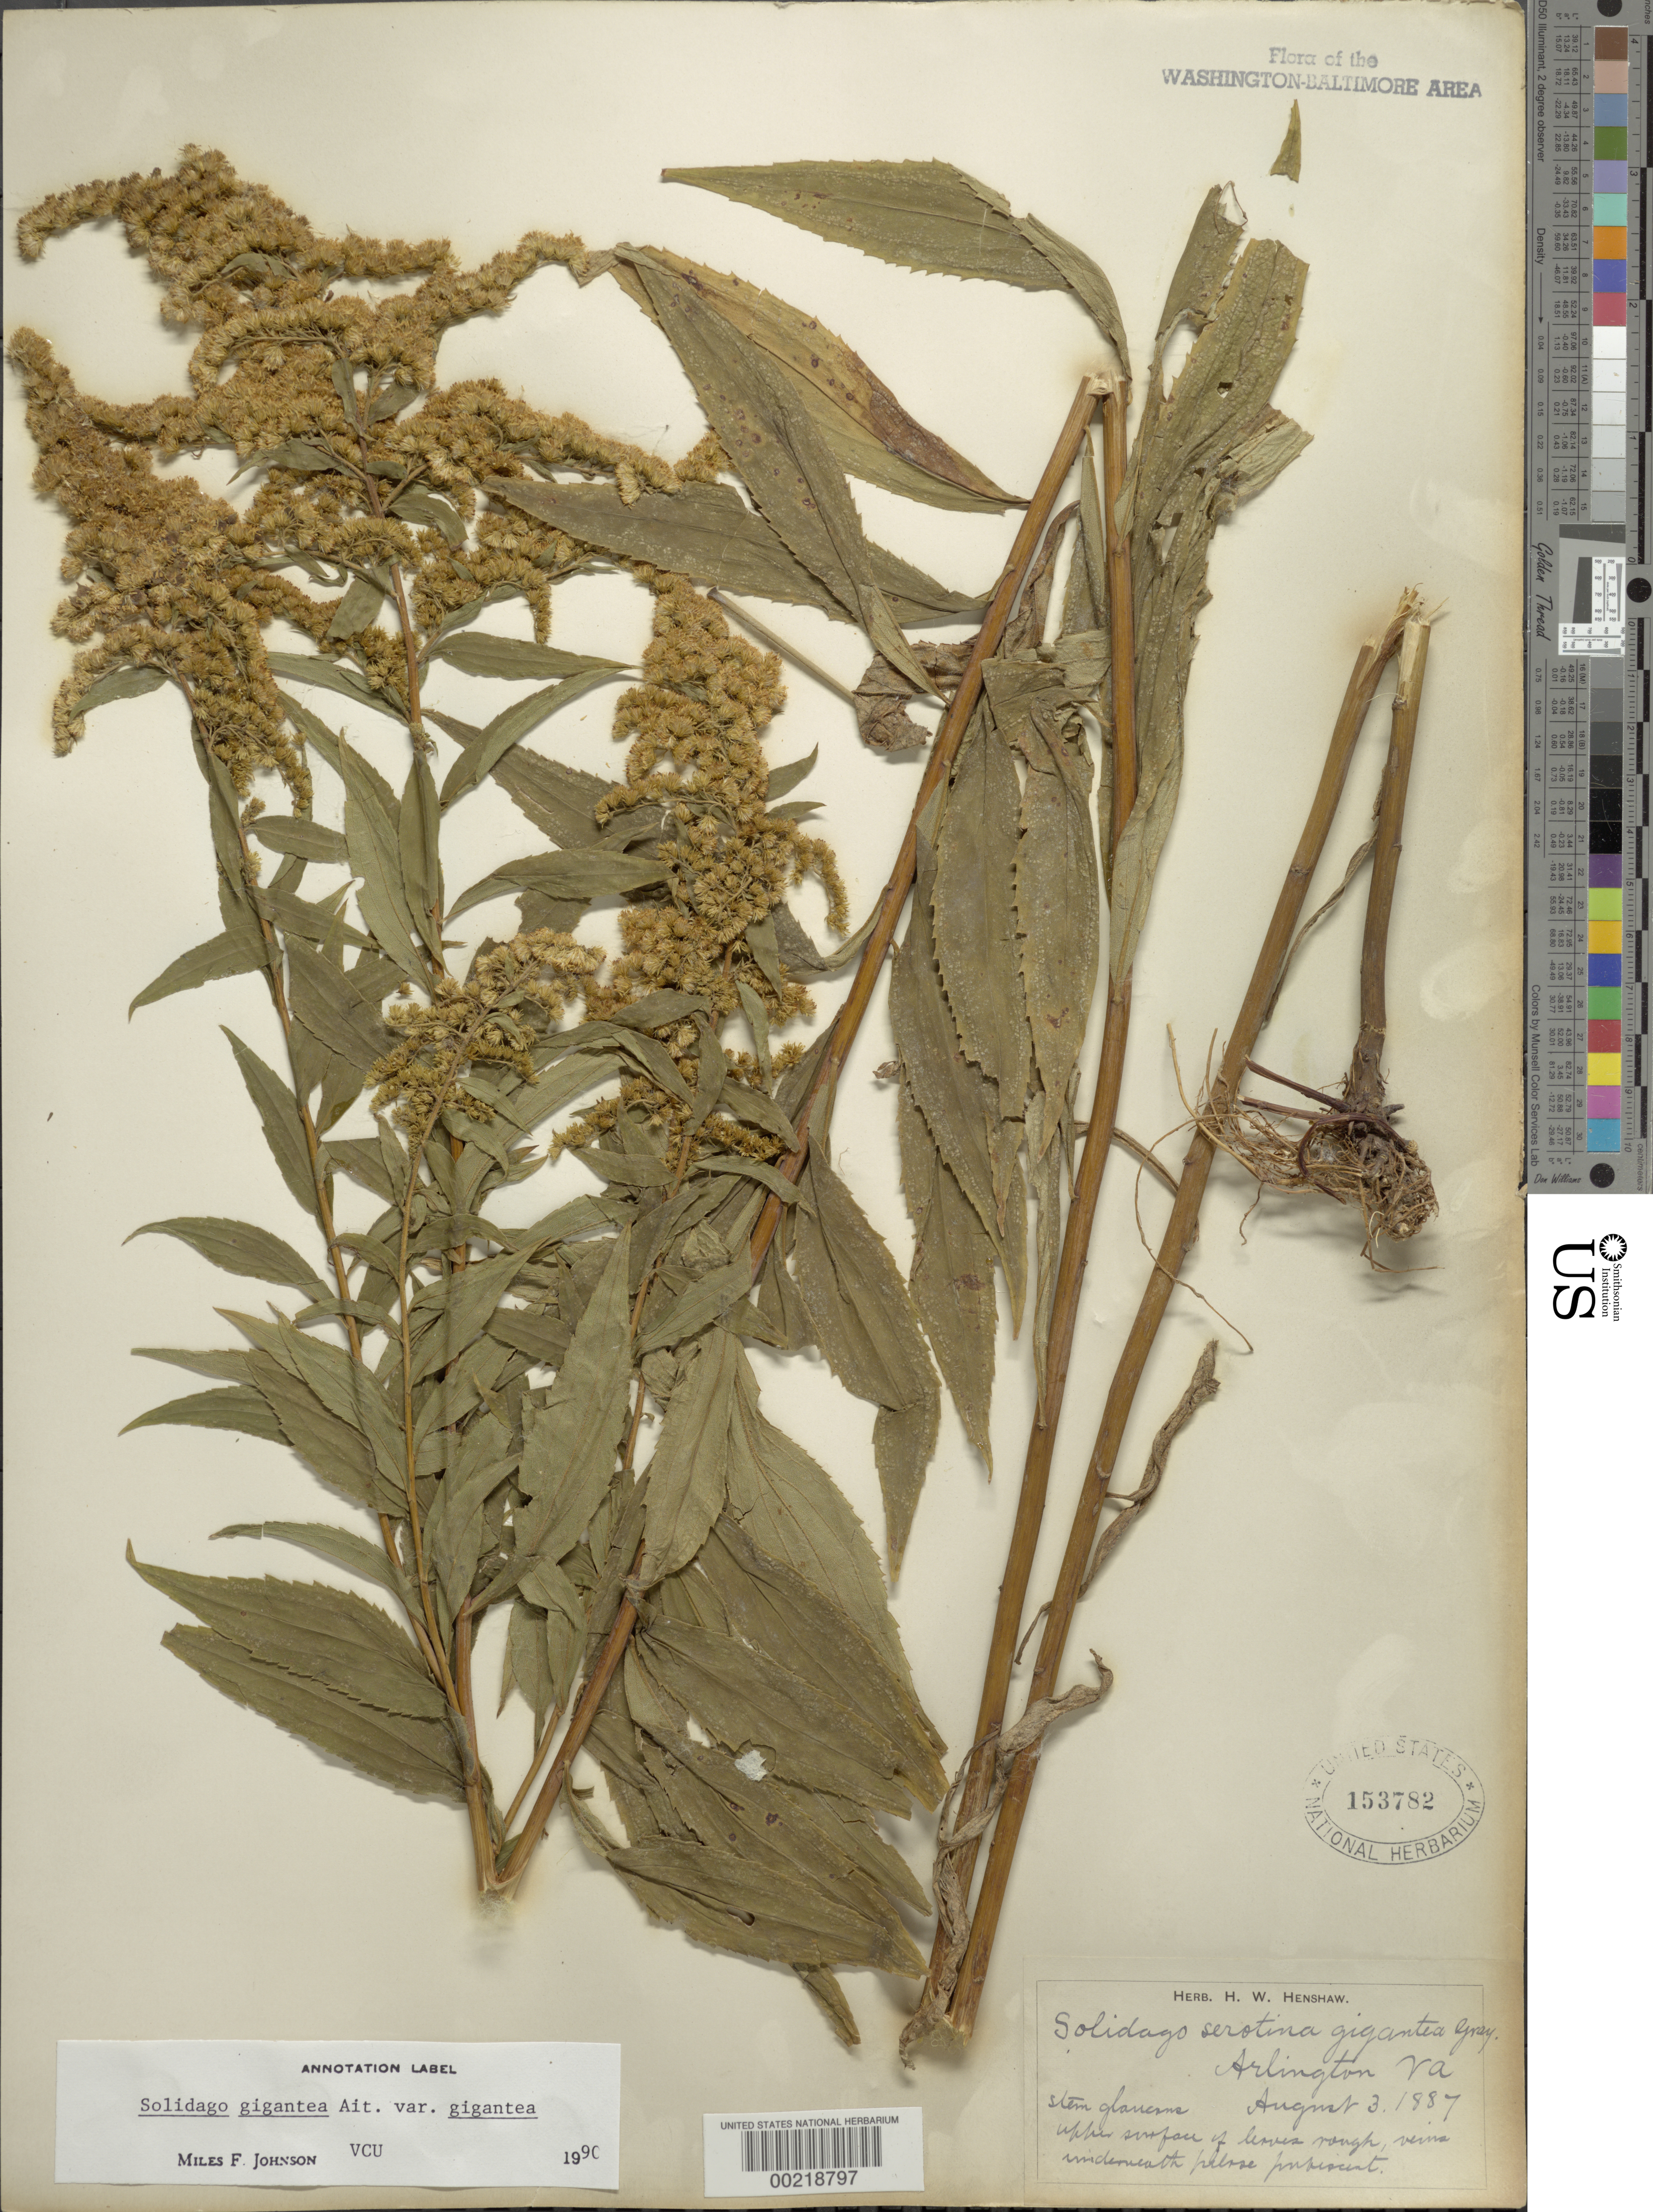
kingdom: Plantae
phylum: Tracheophyta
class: Magnoliopsida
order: Asterales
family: Asteraceae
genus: Solidago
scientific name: Solidago gigantea var. gigantea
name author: Aiton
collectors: H. Henshaw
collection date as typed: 03 Aug 1887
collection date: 1887-08-03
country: United States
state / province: Virginia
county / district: Arlington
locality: Arlington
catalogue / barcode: US 153782